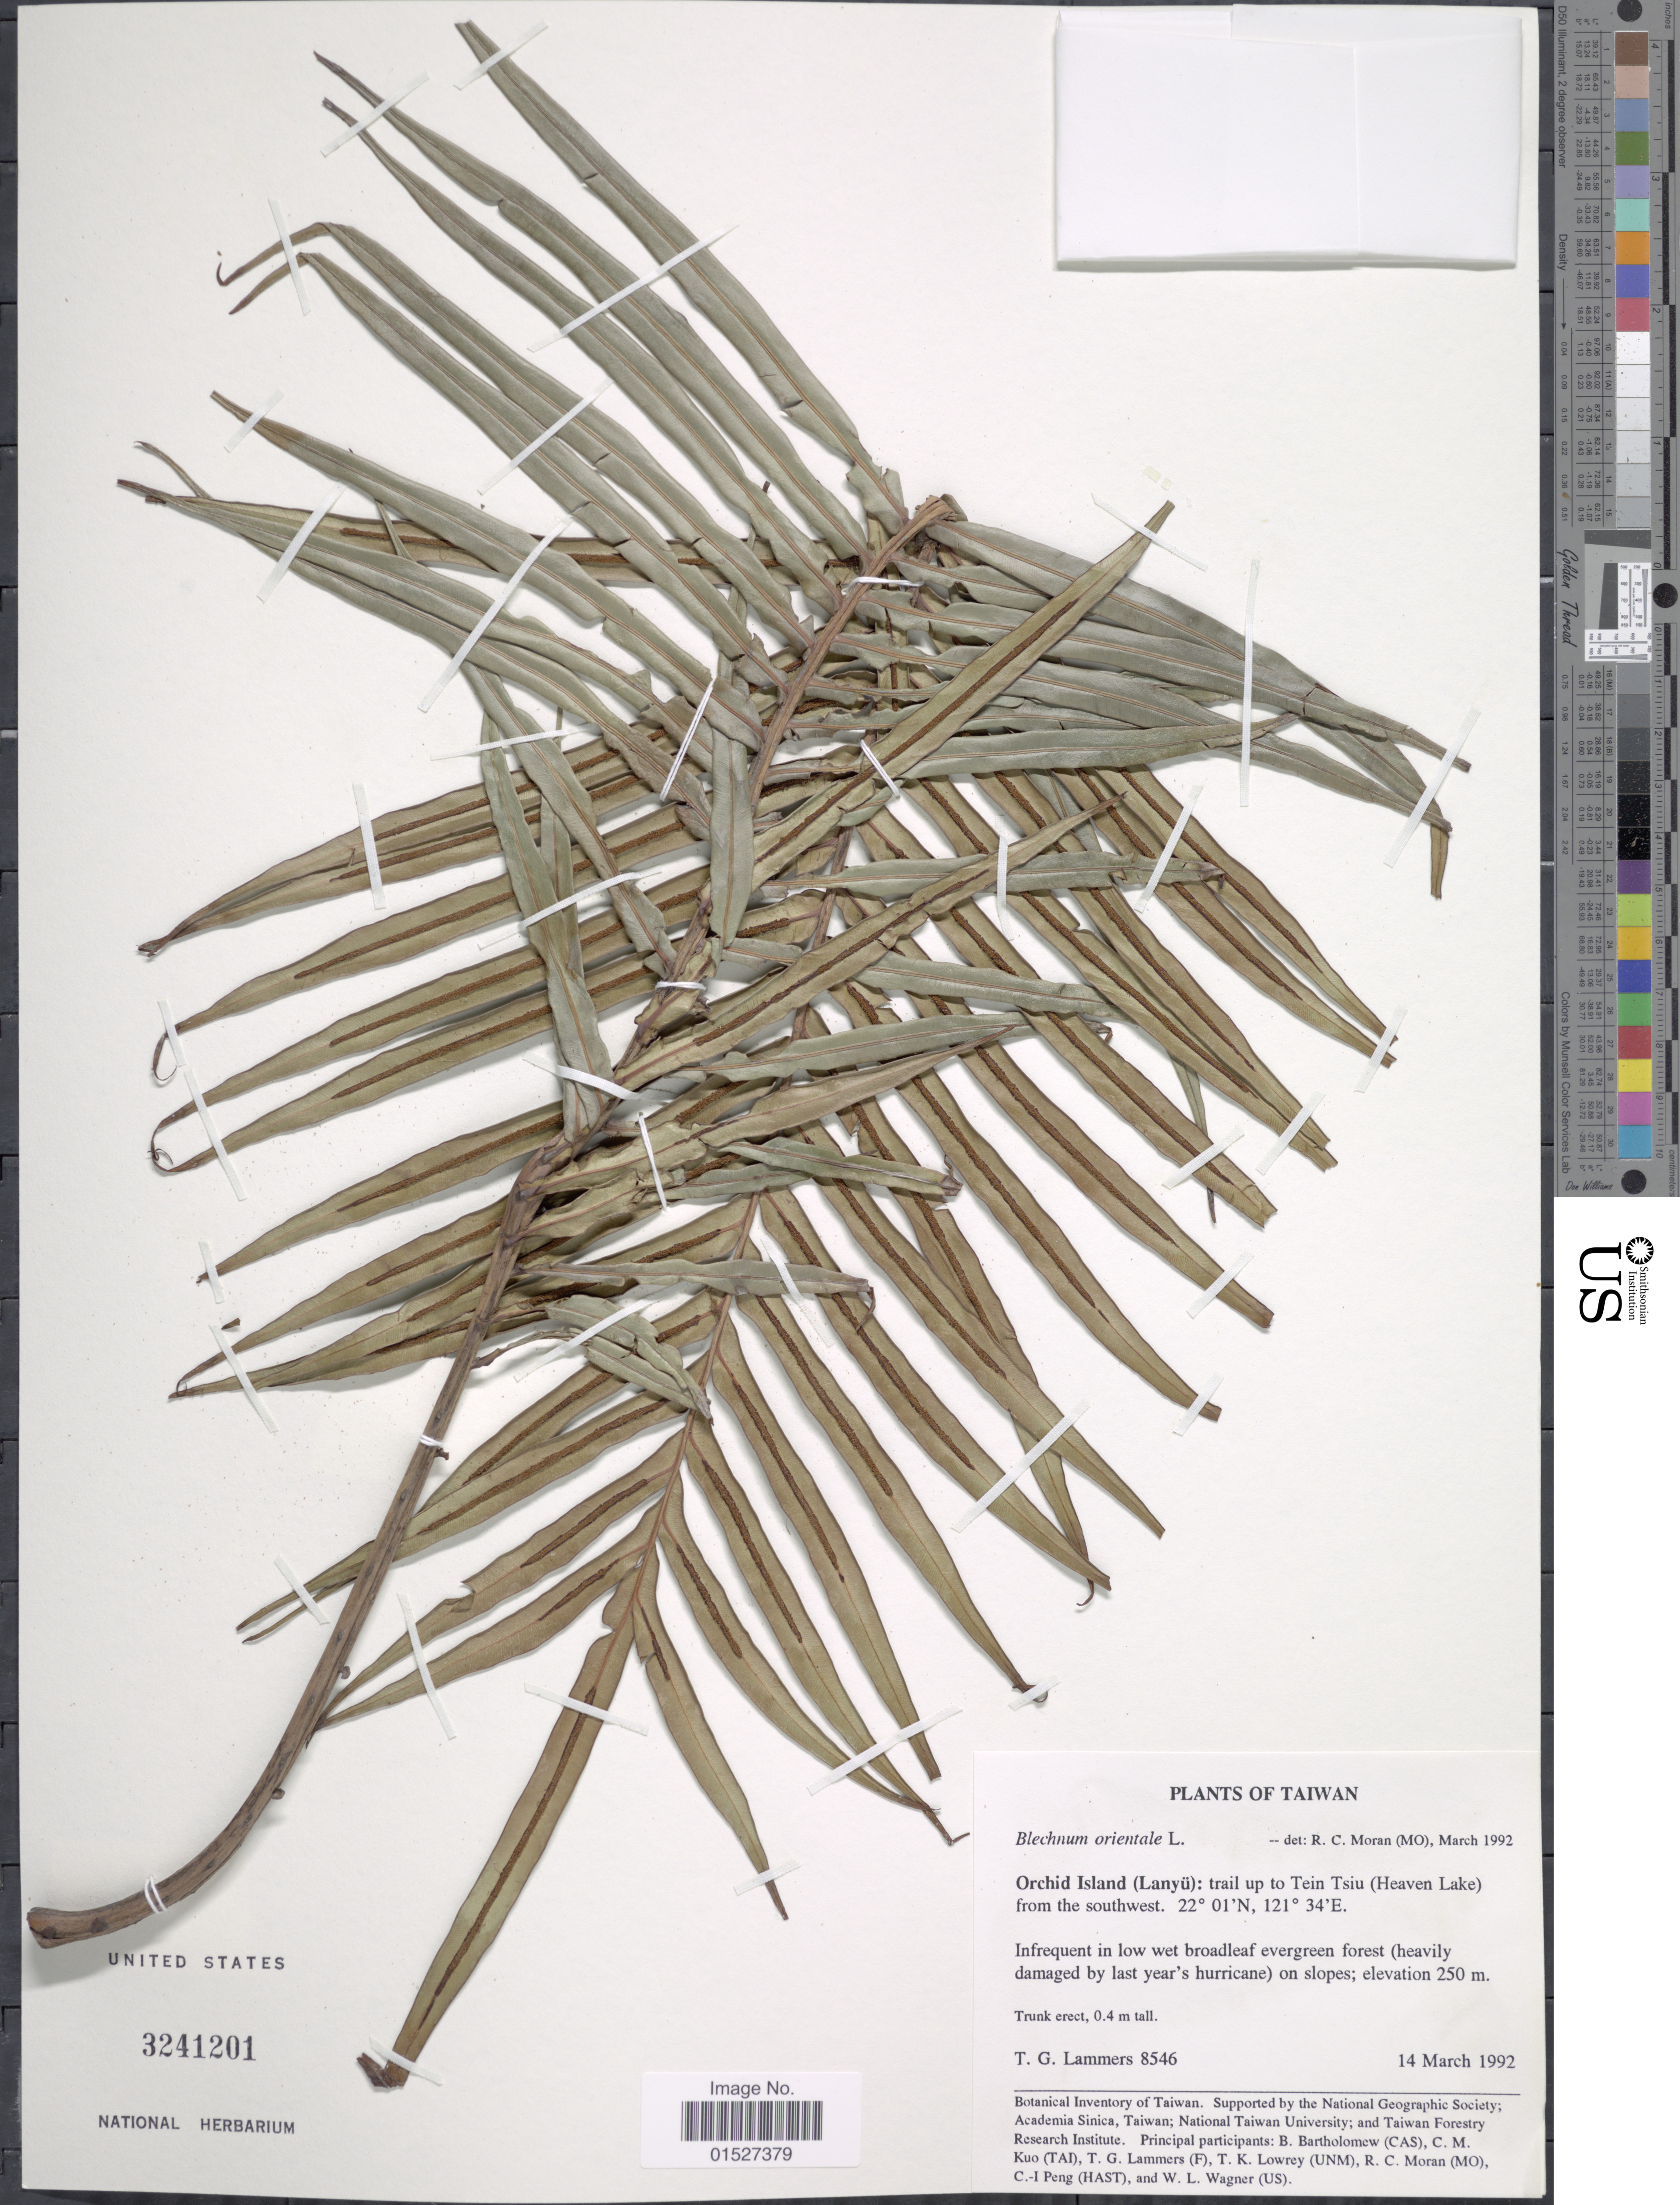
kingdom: Plantae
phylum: Tracheophyta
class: Polypodiopsida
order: Polypodiales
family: Blechnaceae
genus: Blechnum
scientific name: Blechnum orientale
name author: L.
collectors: T. Lammers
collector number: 8546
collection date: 1992-03-14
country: Taiwan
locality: Orchid Island (Lanyu): trail up to Tein Tsiu (Heaven Lake) from the southwest.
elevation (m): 250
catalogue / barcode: US 3241201